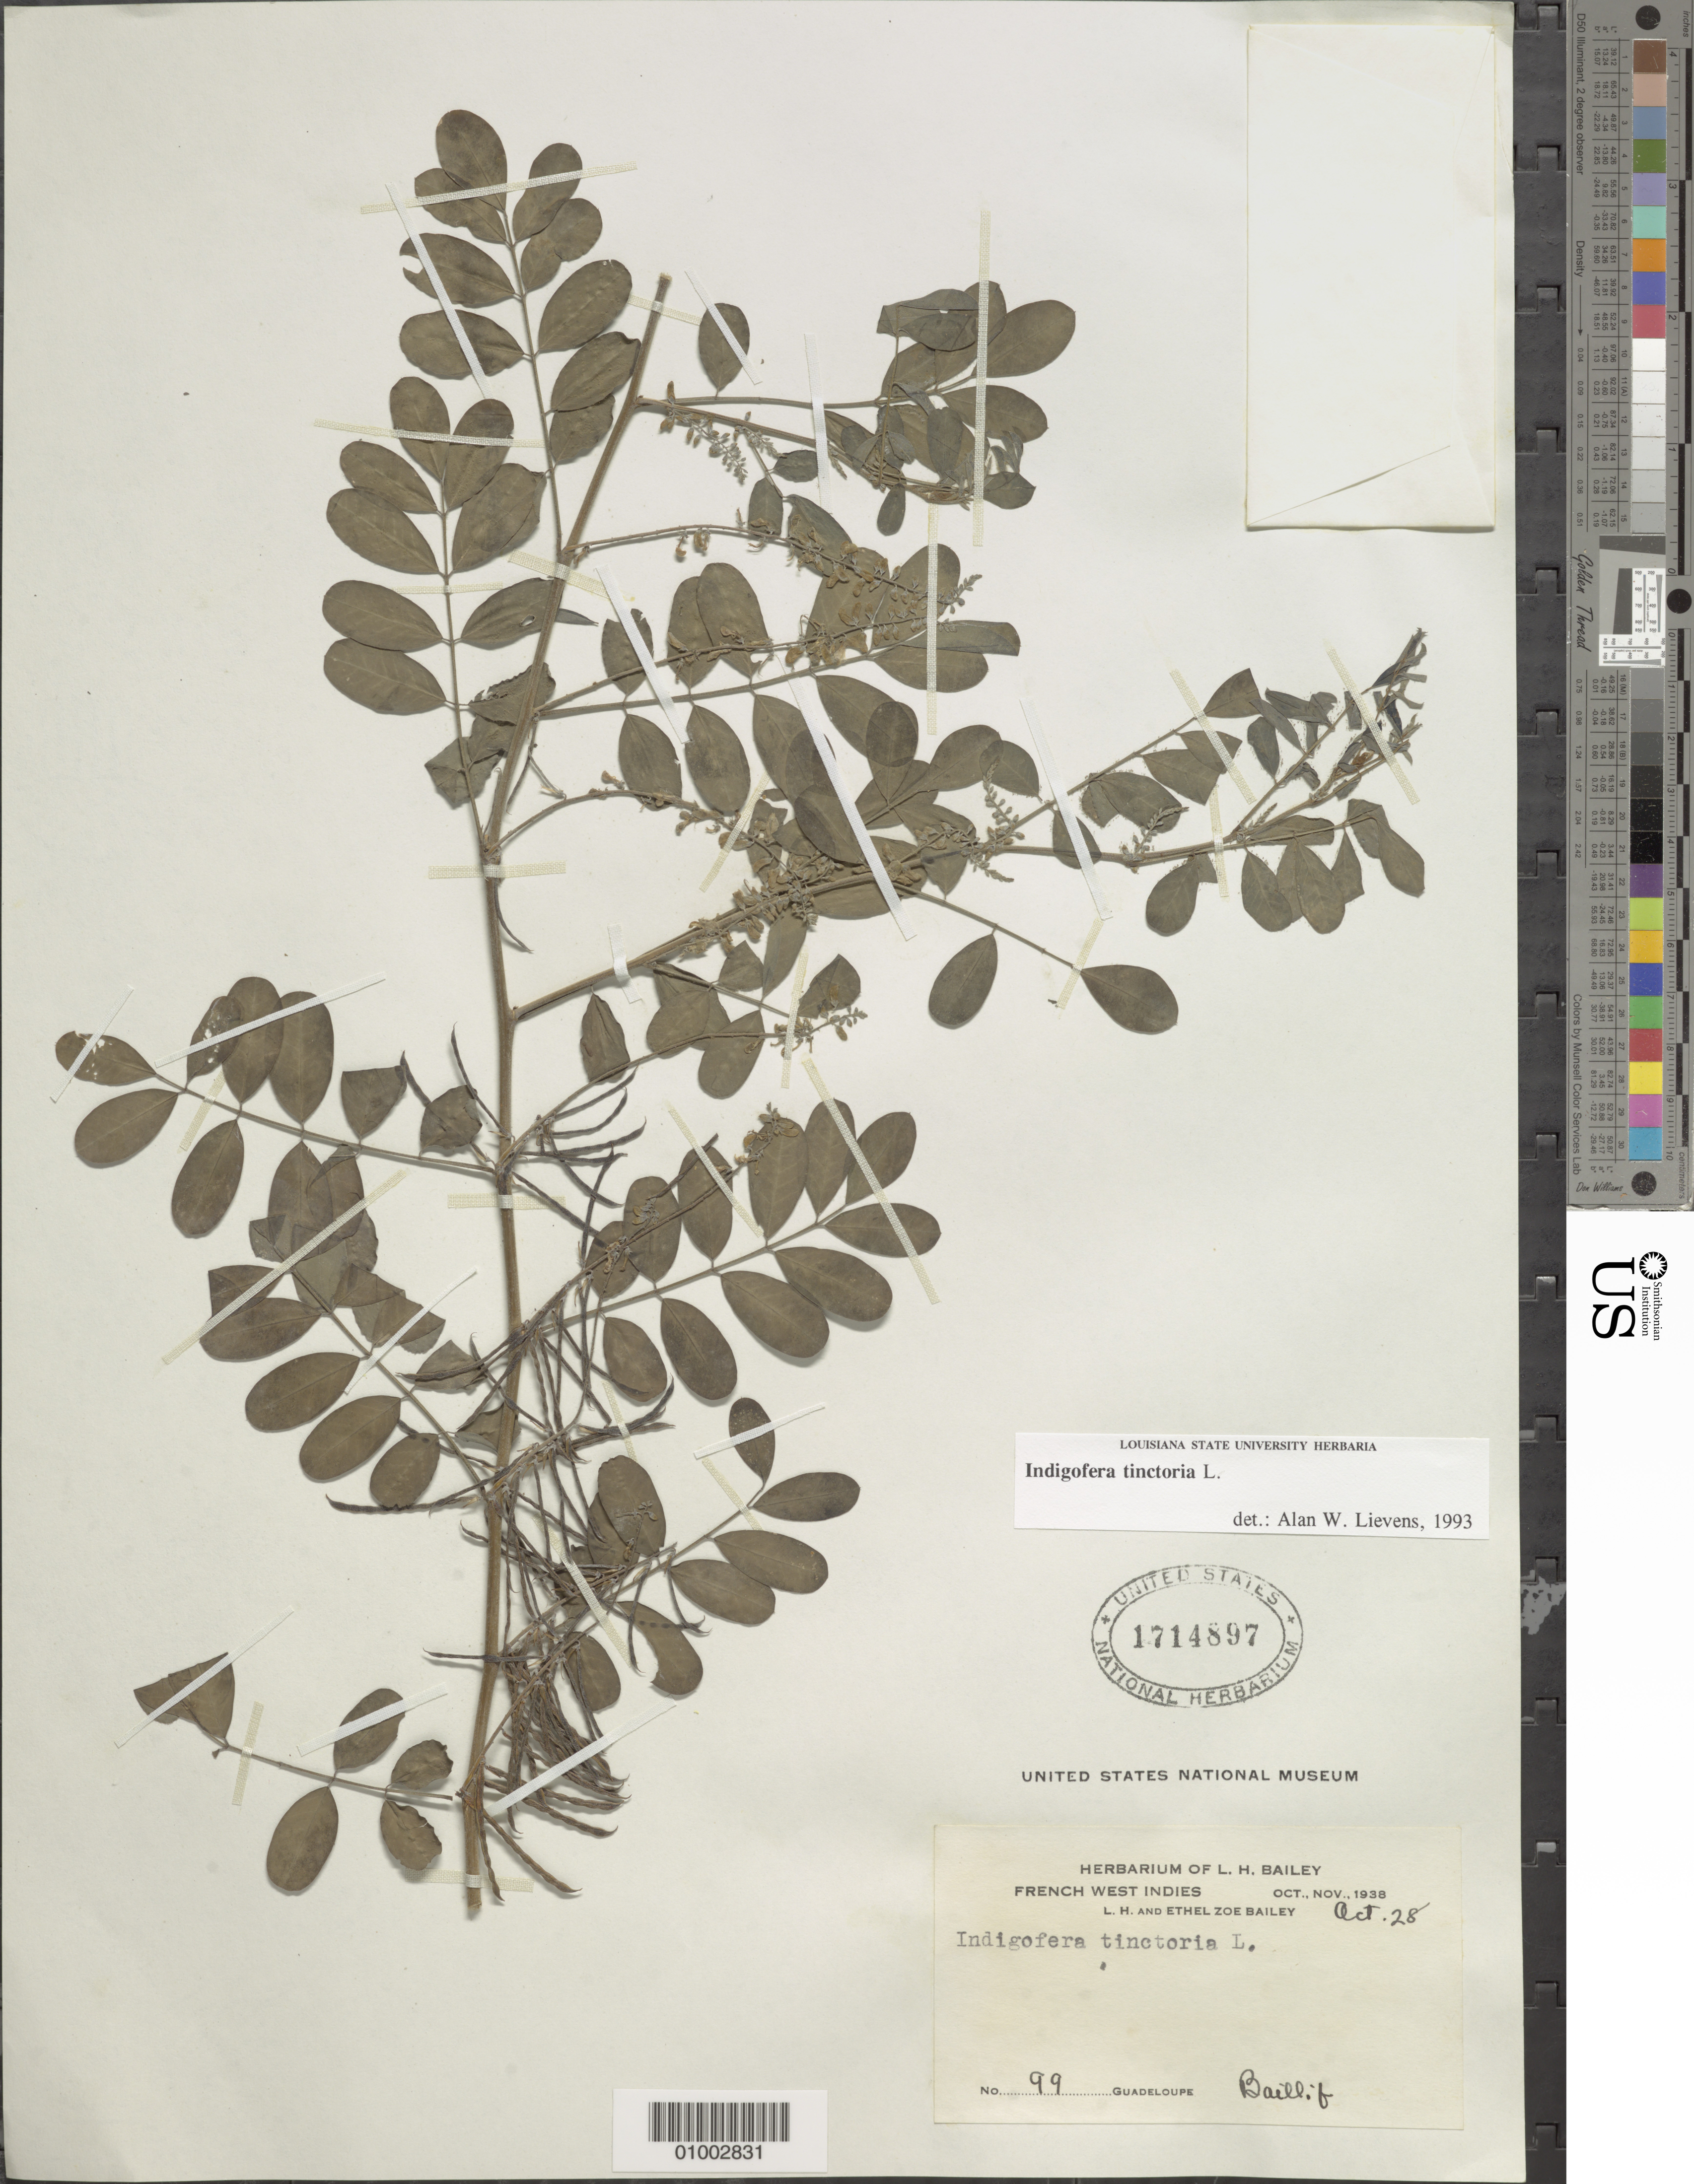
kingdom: Plantae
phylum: Tracheophyta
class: Magnoliopsida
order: Fabales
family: Fabaceae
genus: Indigofera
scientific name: Indigofera tinctoria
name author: L.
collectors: E. Z. Bailey & L. H. Bailey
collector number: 99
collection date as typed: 28 Oct 1938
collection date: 1938-10-28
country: Guadeloupe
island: Basse Terre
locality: Baillif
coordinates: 0 N, 0 E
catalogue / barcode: US 1714897